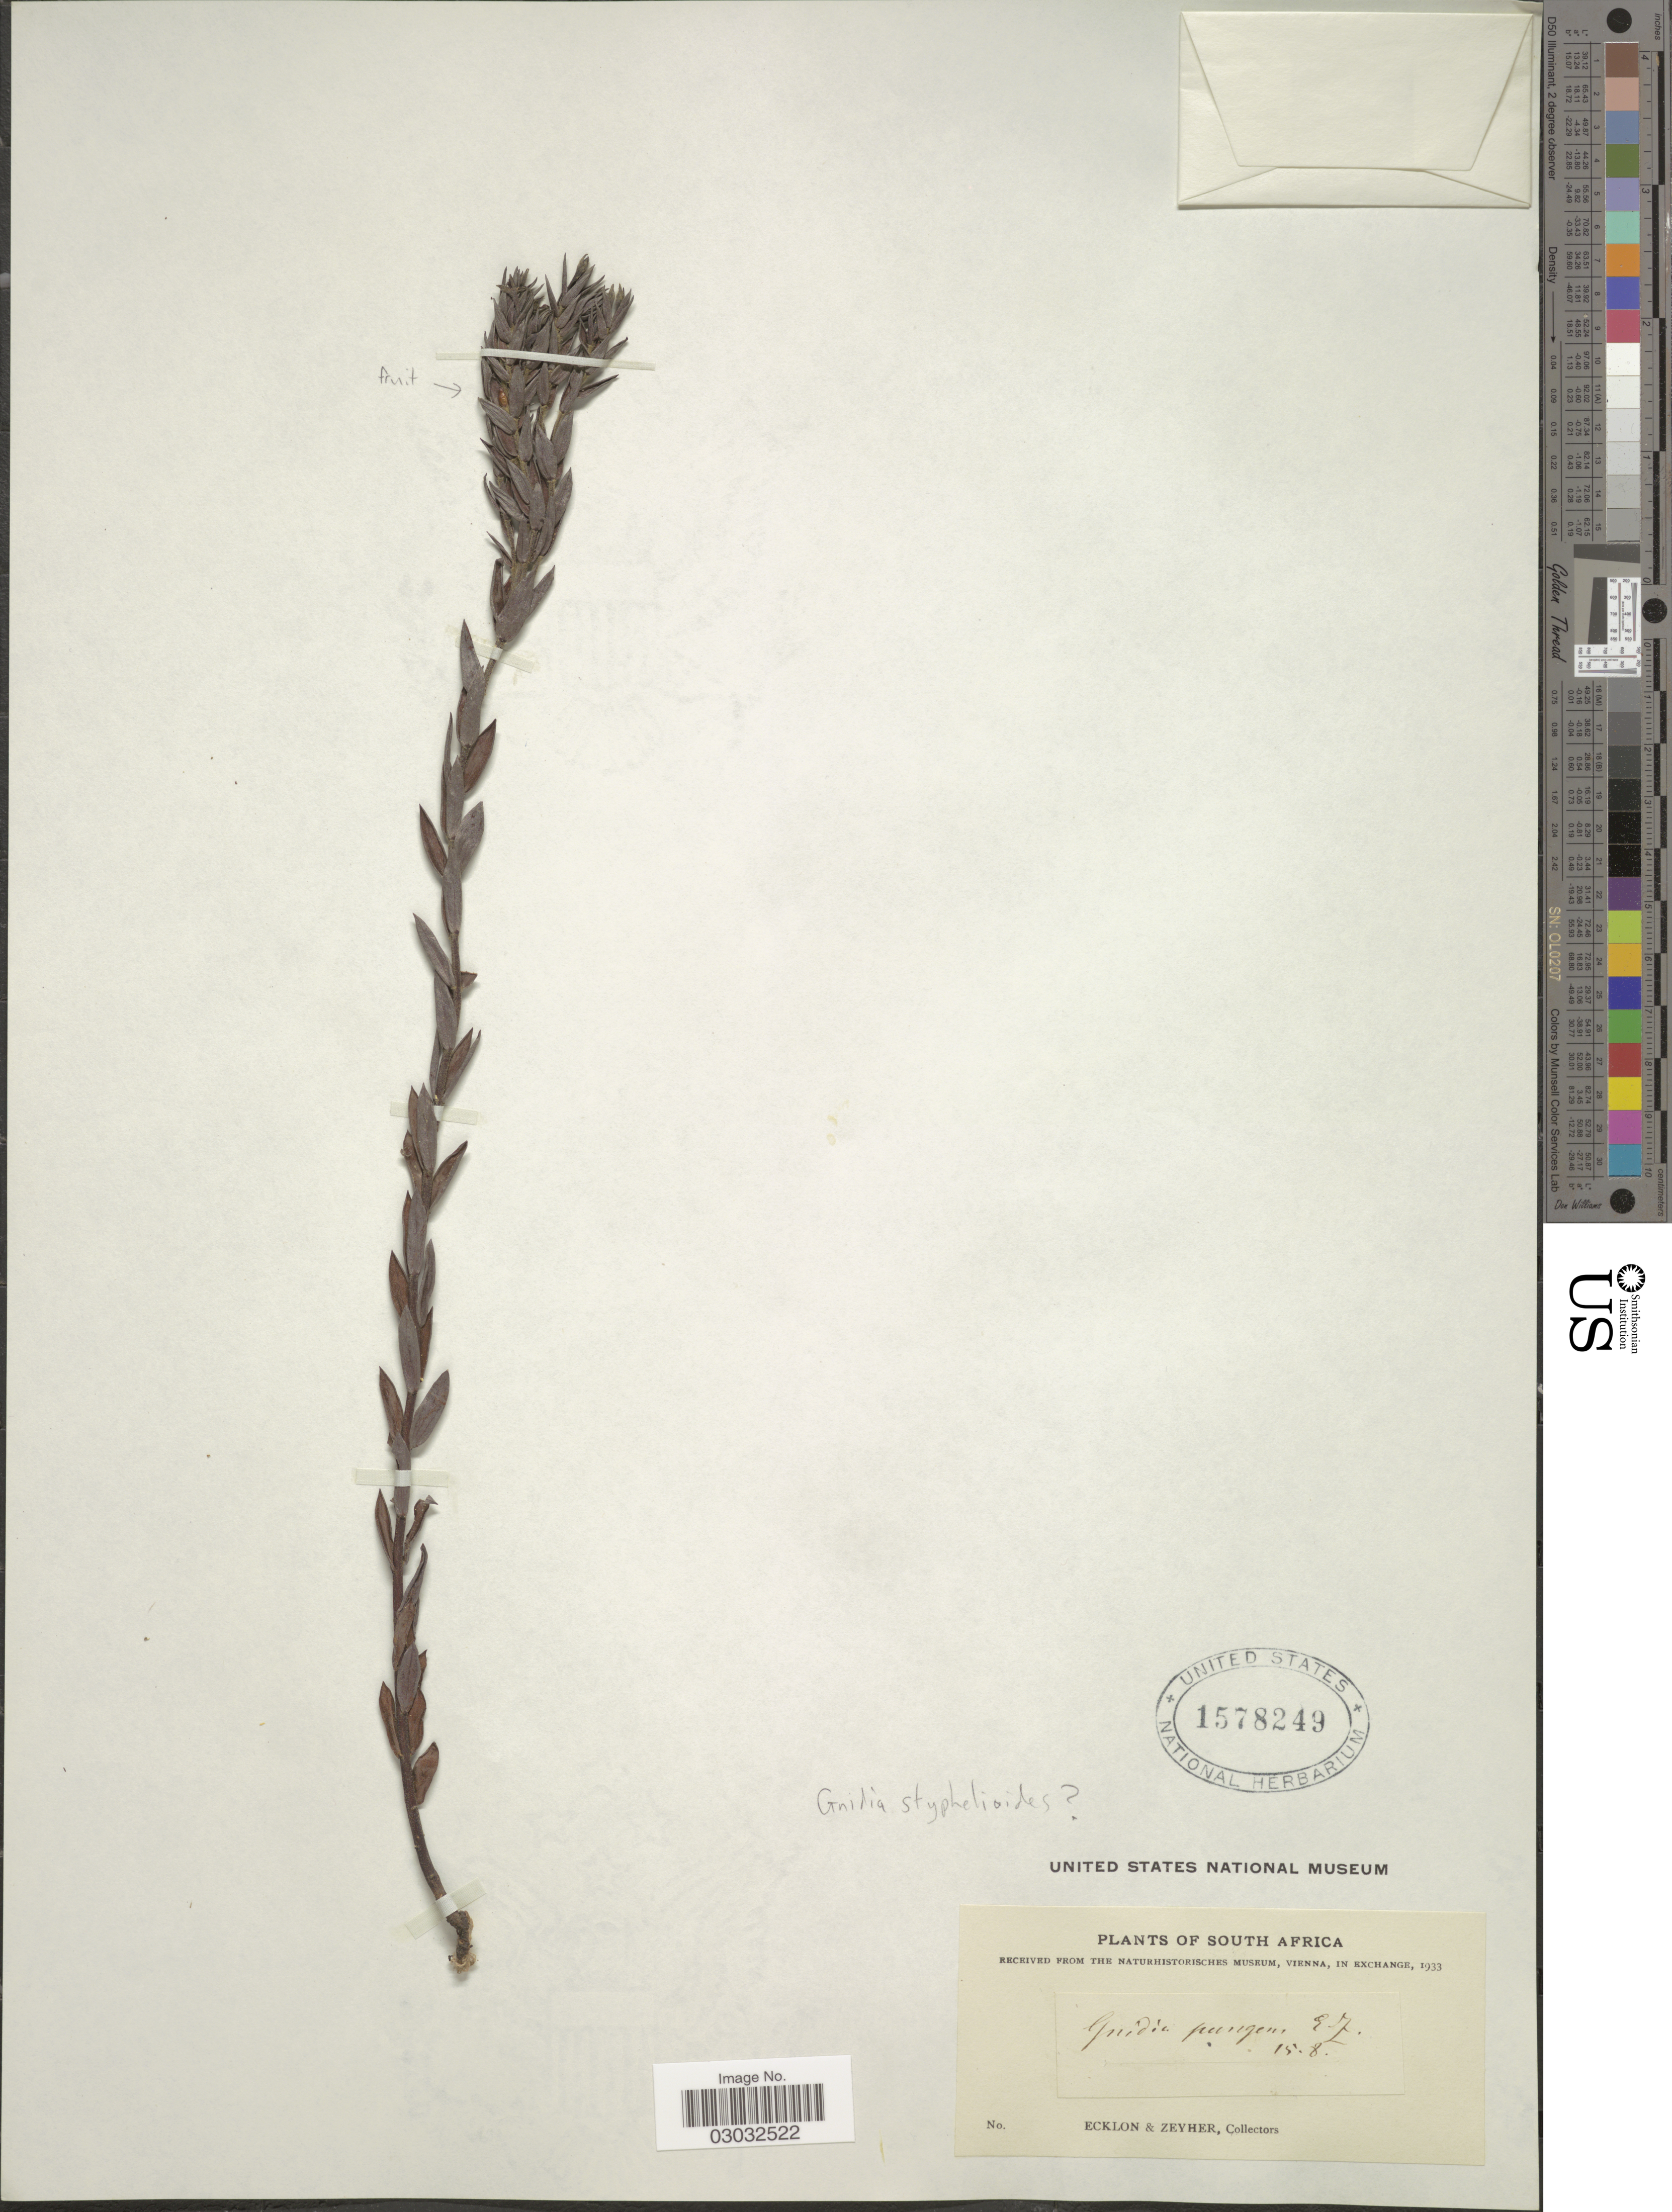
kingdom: Plantae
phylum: Tracheophyta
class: Magnoliopsida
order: Malvales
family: Thymelaeaceae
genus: Gnidia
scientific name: Gnidia styphelioides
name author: Meisn.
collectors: -. Ecklon & -. Zeyher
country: South Africa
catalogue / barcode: US 1578249